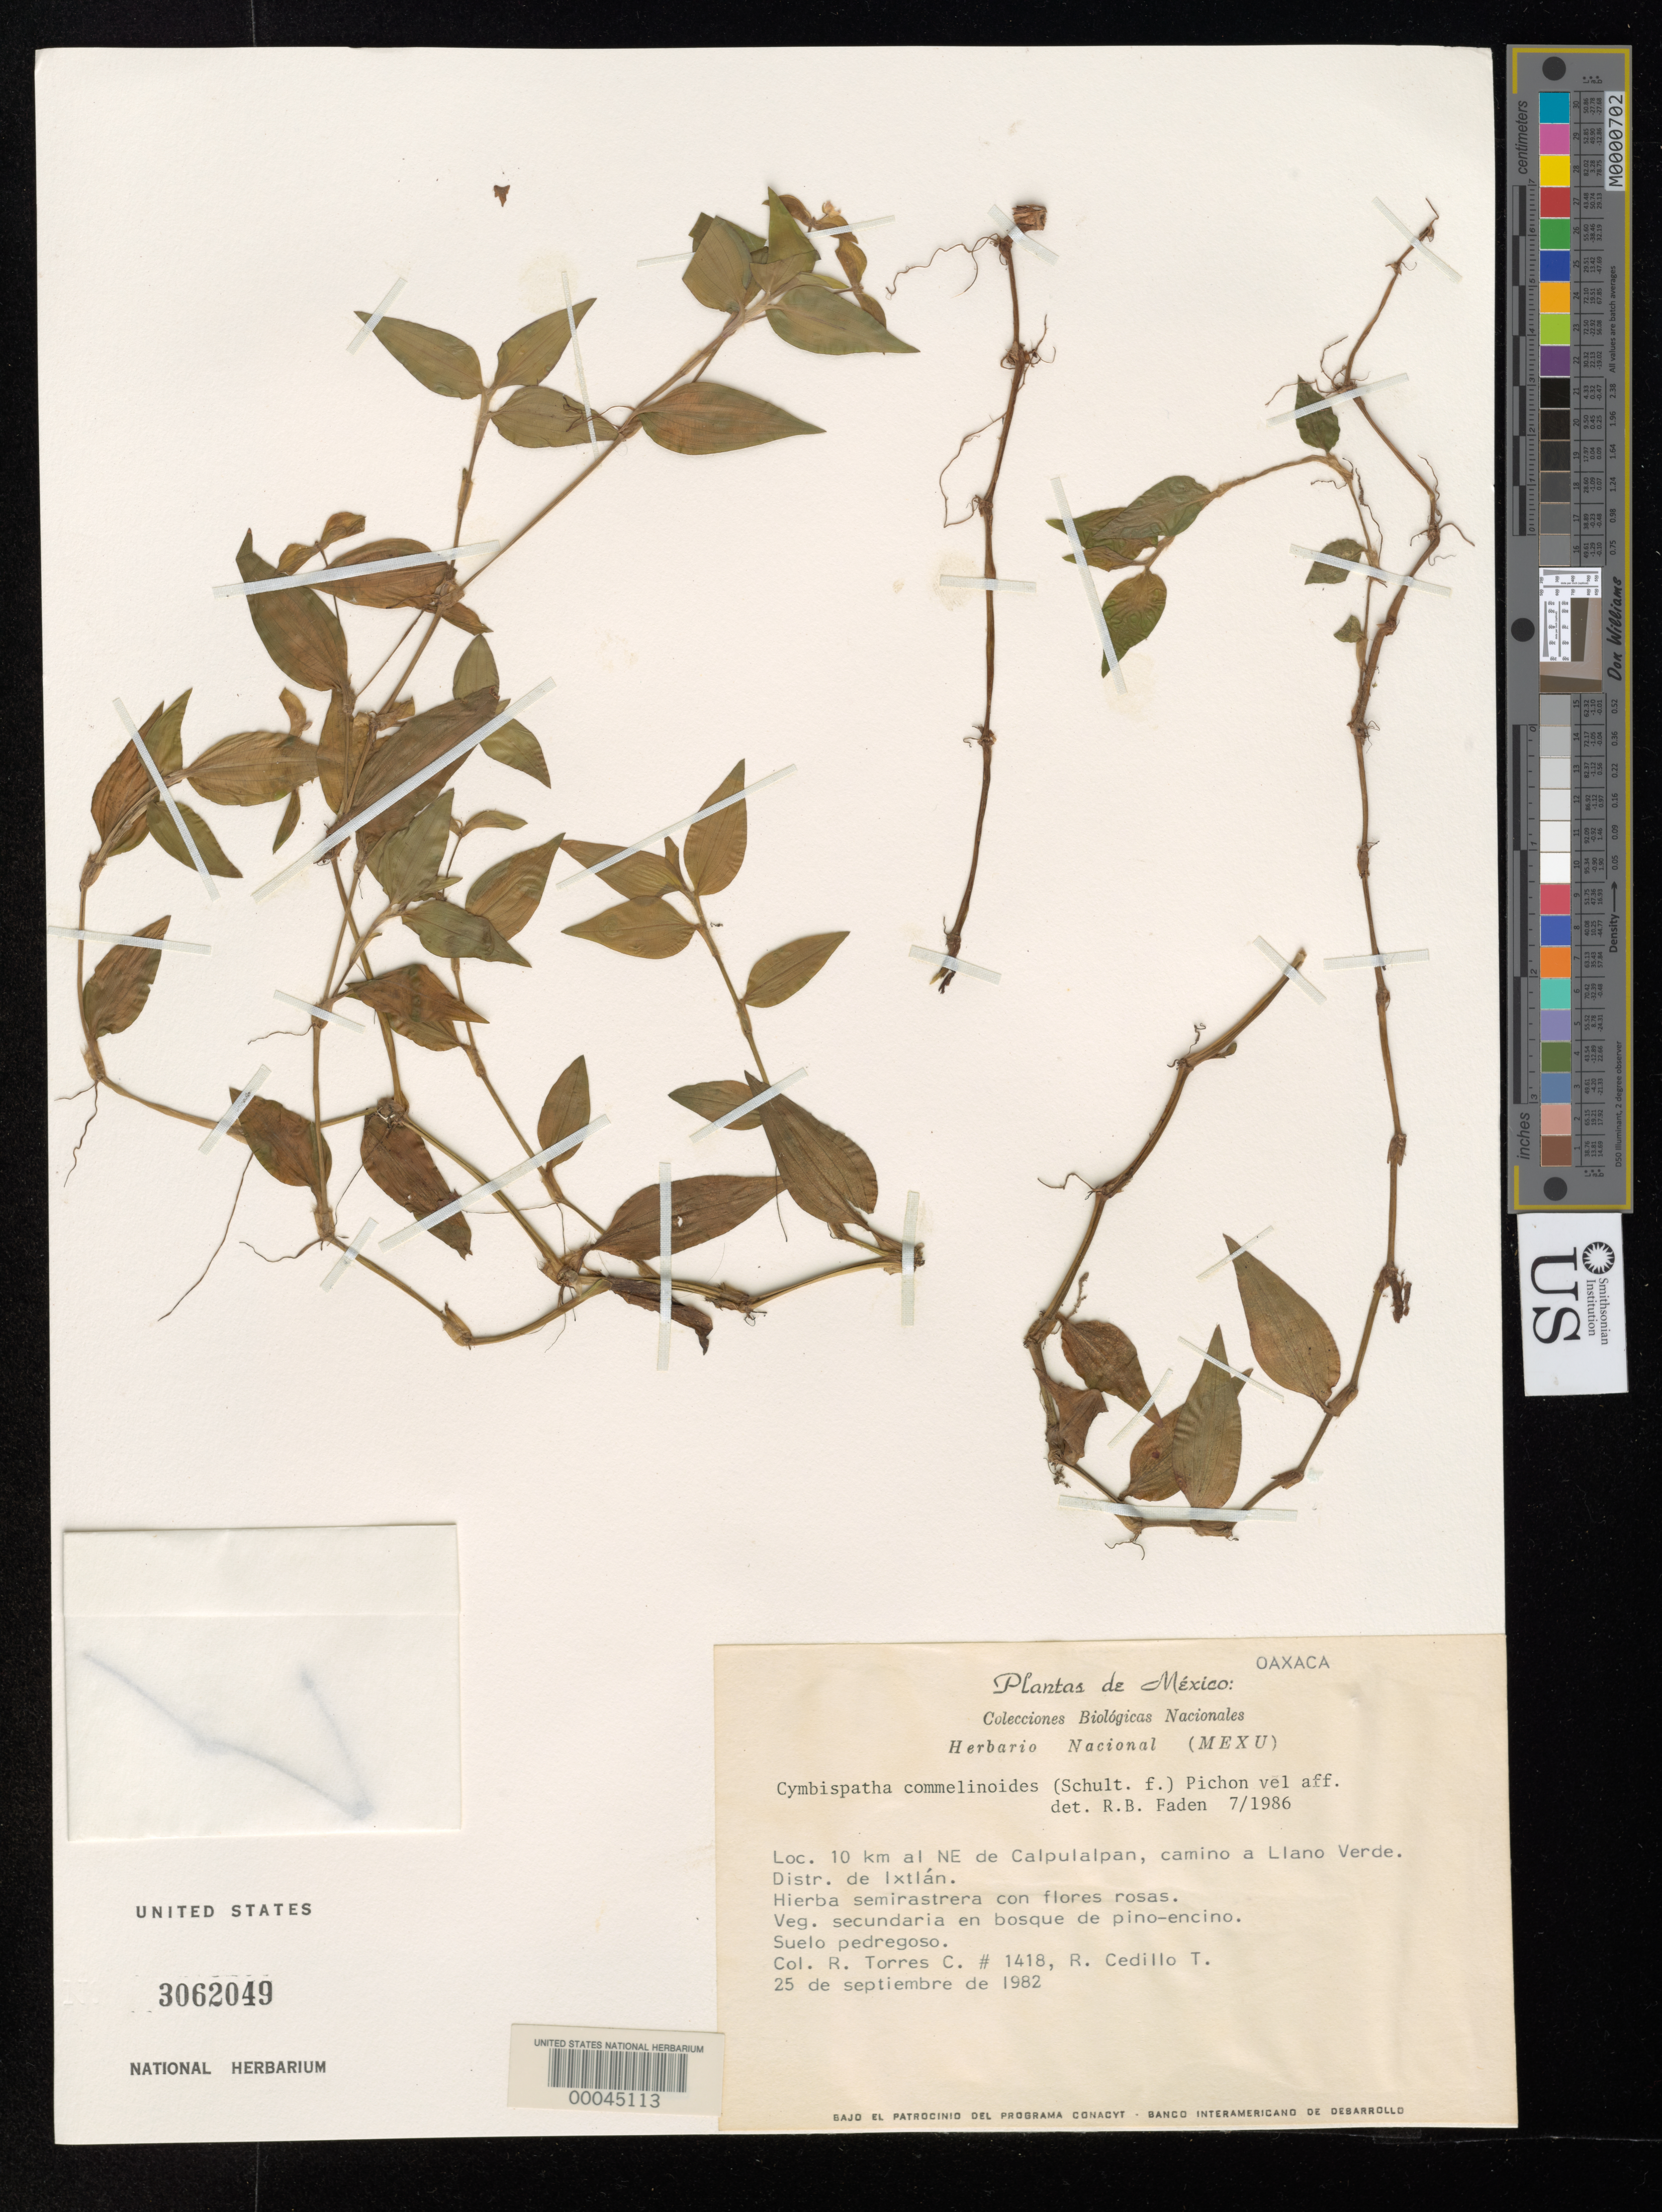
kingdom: Plantae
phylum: Tracheophyta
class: Liliopsida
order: Commelinales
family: Commelinaceae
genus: Tradescantia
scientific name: Tradescantia commelinoides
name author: Schult. & Schult. f.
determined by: Hunt, D. R.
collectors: R. Torres C. & R. CedilloT.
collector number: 1418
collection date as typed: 25 Sep 1982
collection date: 1982-09-25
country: Mexico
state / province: Oaxaca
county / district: Ixtlán De Juarez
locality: NE of calpulalpan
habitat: Secondary pine-oak forest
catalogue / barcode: US 3062049